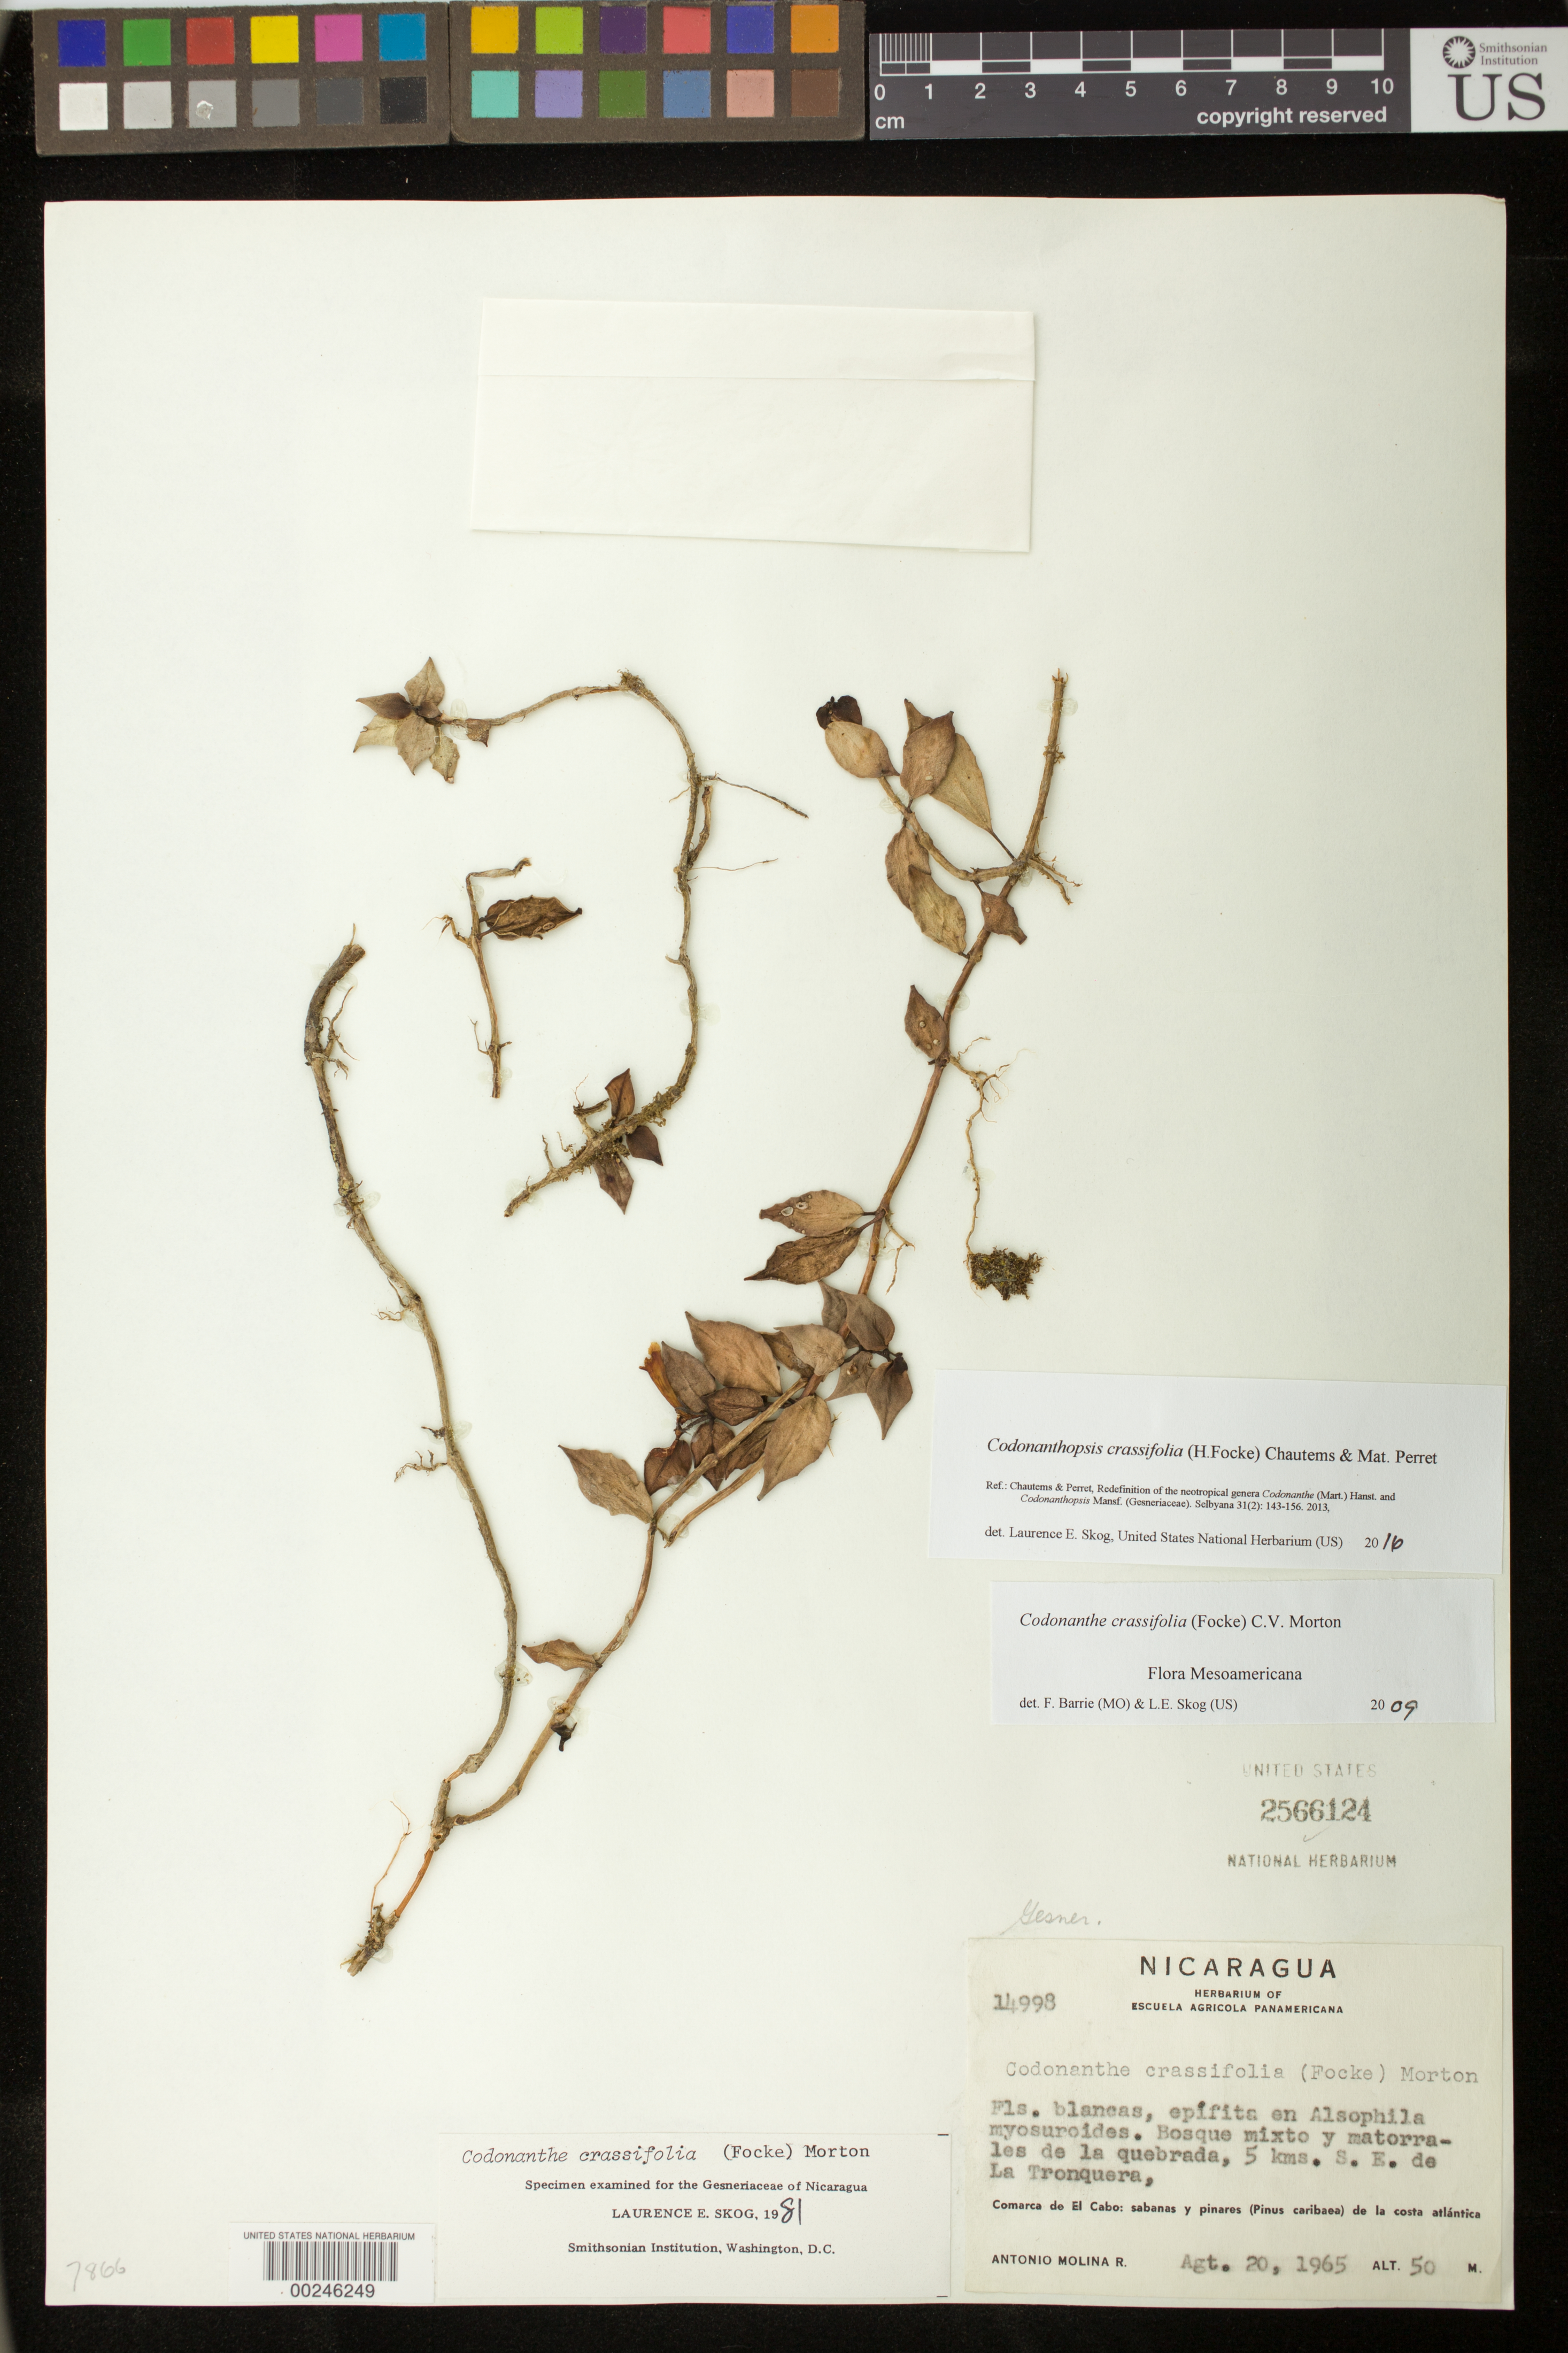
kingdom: Plantae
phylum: Tracheophyta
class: Magnoliopsida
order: Lamiales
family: Gesneriaceae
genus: Codonanthopsis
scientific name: Codonanthopsis crassifolia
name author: (H. Focke) Chautems & Mat.Perret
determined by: Skog, Laurence E.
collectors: A. Molina R.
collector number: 14998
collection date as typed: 20 Aug 1965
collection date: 1965-08-20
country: Nicaragua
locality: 5 km SE of La Tronquera, Comarca de El Cabo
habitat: Mixed forest + thickets of quebrada, savannas + pine groves of atlantic cst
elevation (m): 50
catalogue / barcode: US 2566124